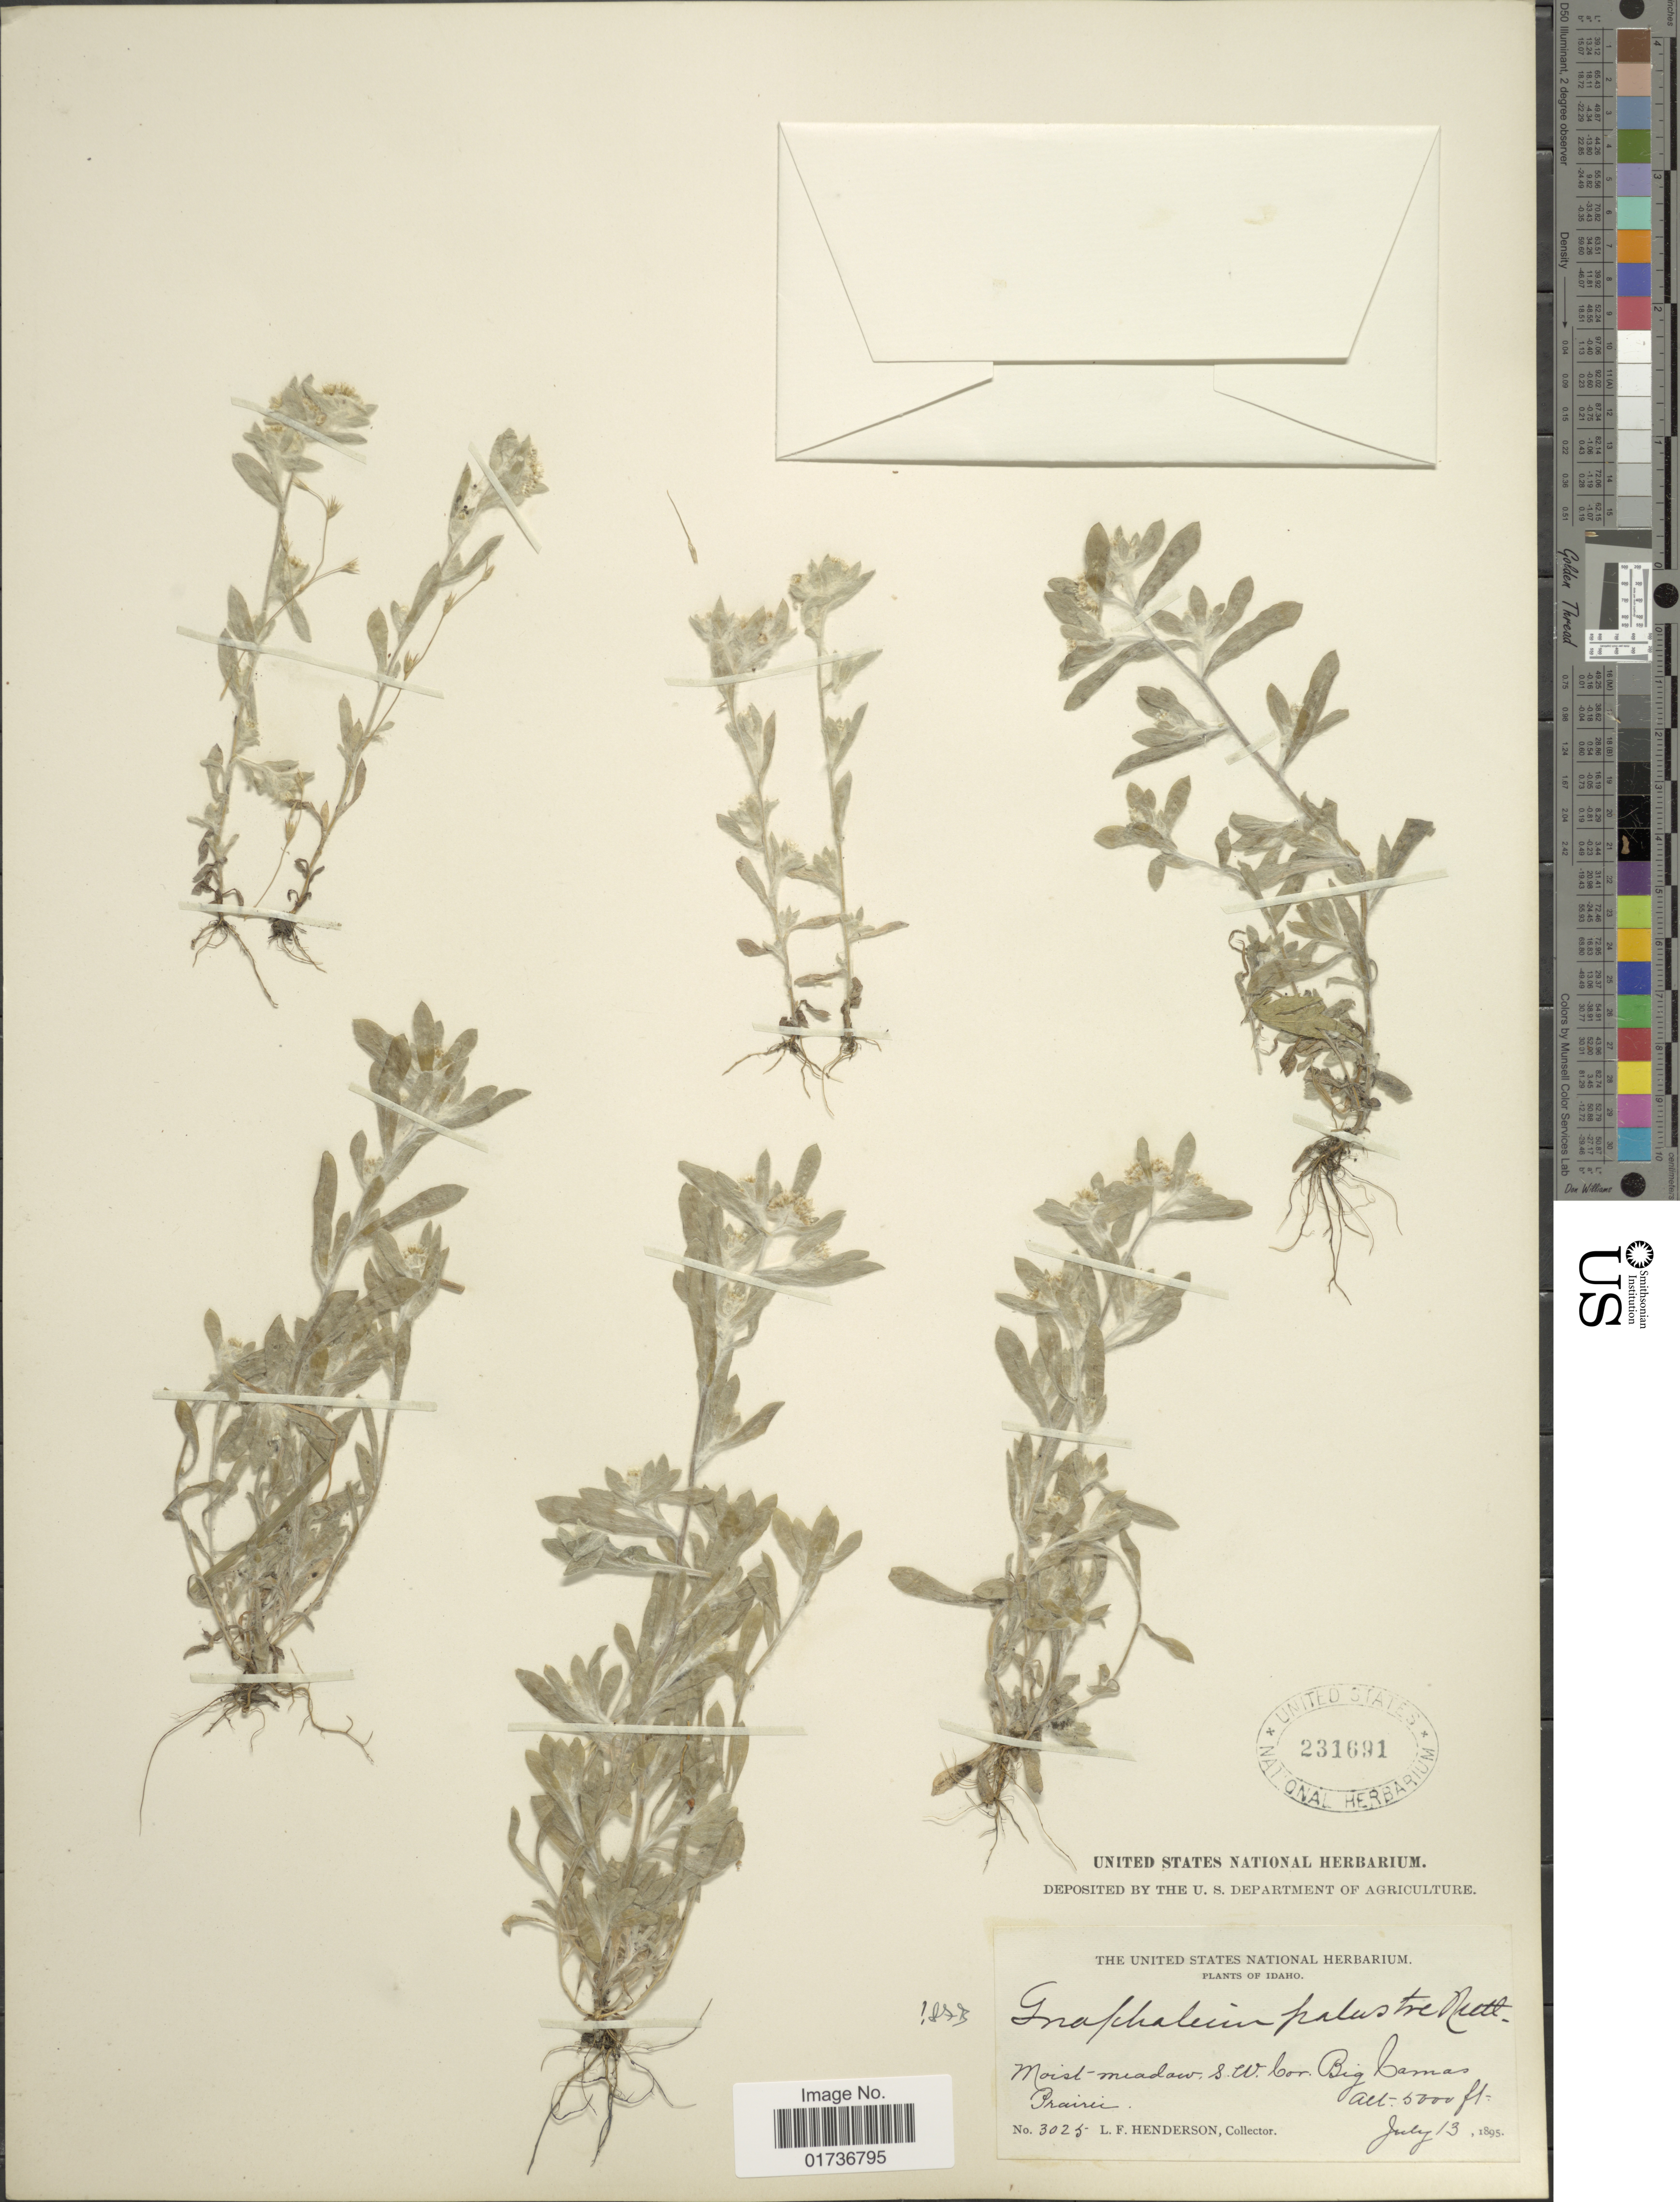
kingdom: Plantae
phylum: Tracheophyta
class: Magnoliopsida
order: Asterales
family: Asteraceae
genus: Gnaphalium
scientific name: Gnaphalium palustre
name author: Nutt.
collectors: L. Henderson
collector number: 3025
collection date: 1895-07-13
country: United States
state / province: Idaho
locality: Moist meadow, S.W. Cor. Big Camas Prairie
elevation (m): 1524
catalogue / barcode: US 231691